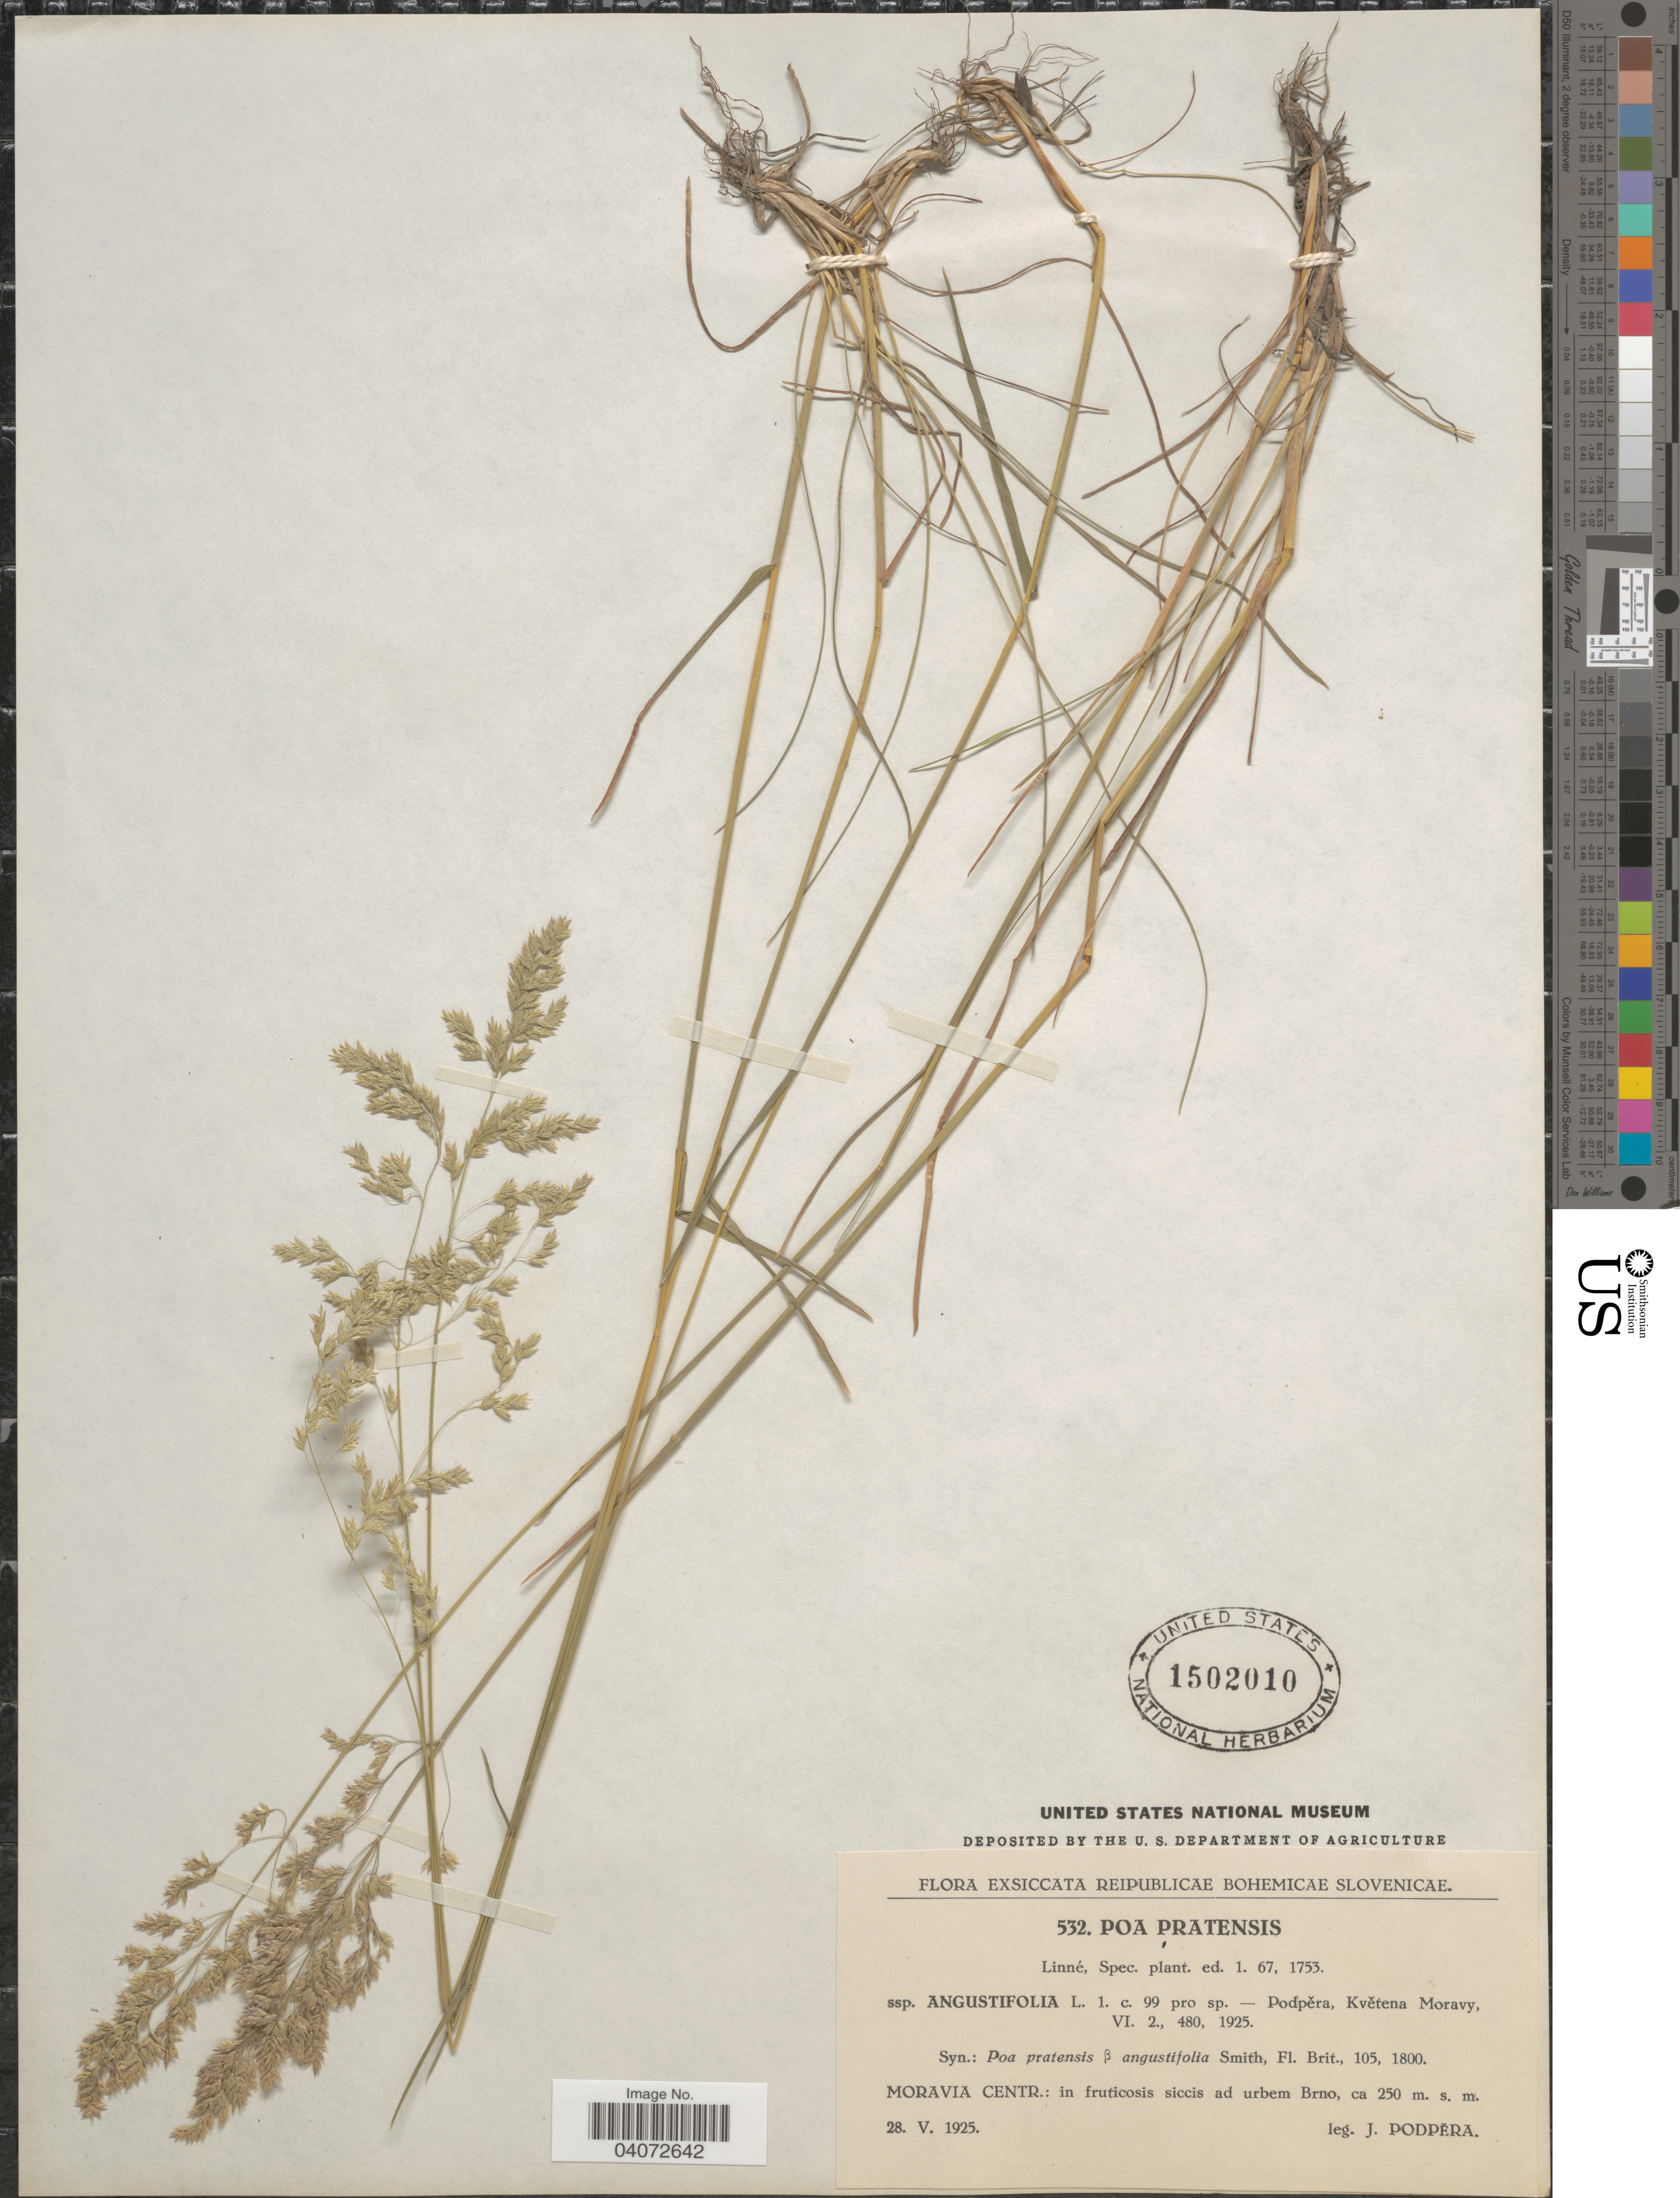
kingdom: Plantae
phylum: Tracheophyta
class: Liliopsida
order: Poales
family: Poaceae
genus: Poa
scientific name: Poa pratensis subsp. angustifolia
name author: (L.) Lej.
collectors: J. Podpera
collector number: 532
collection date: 1925-05-28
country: Czechia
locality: Reipublicae Bohemicae Slovenicae. Moravia Centr.: in fruticosis siccis ad urbem Brno.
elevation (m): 250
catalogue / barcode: US 1502010